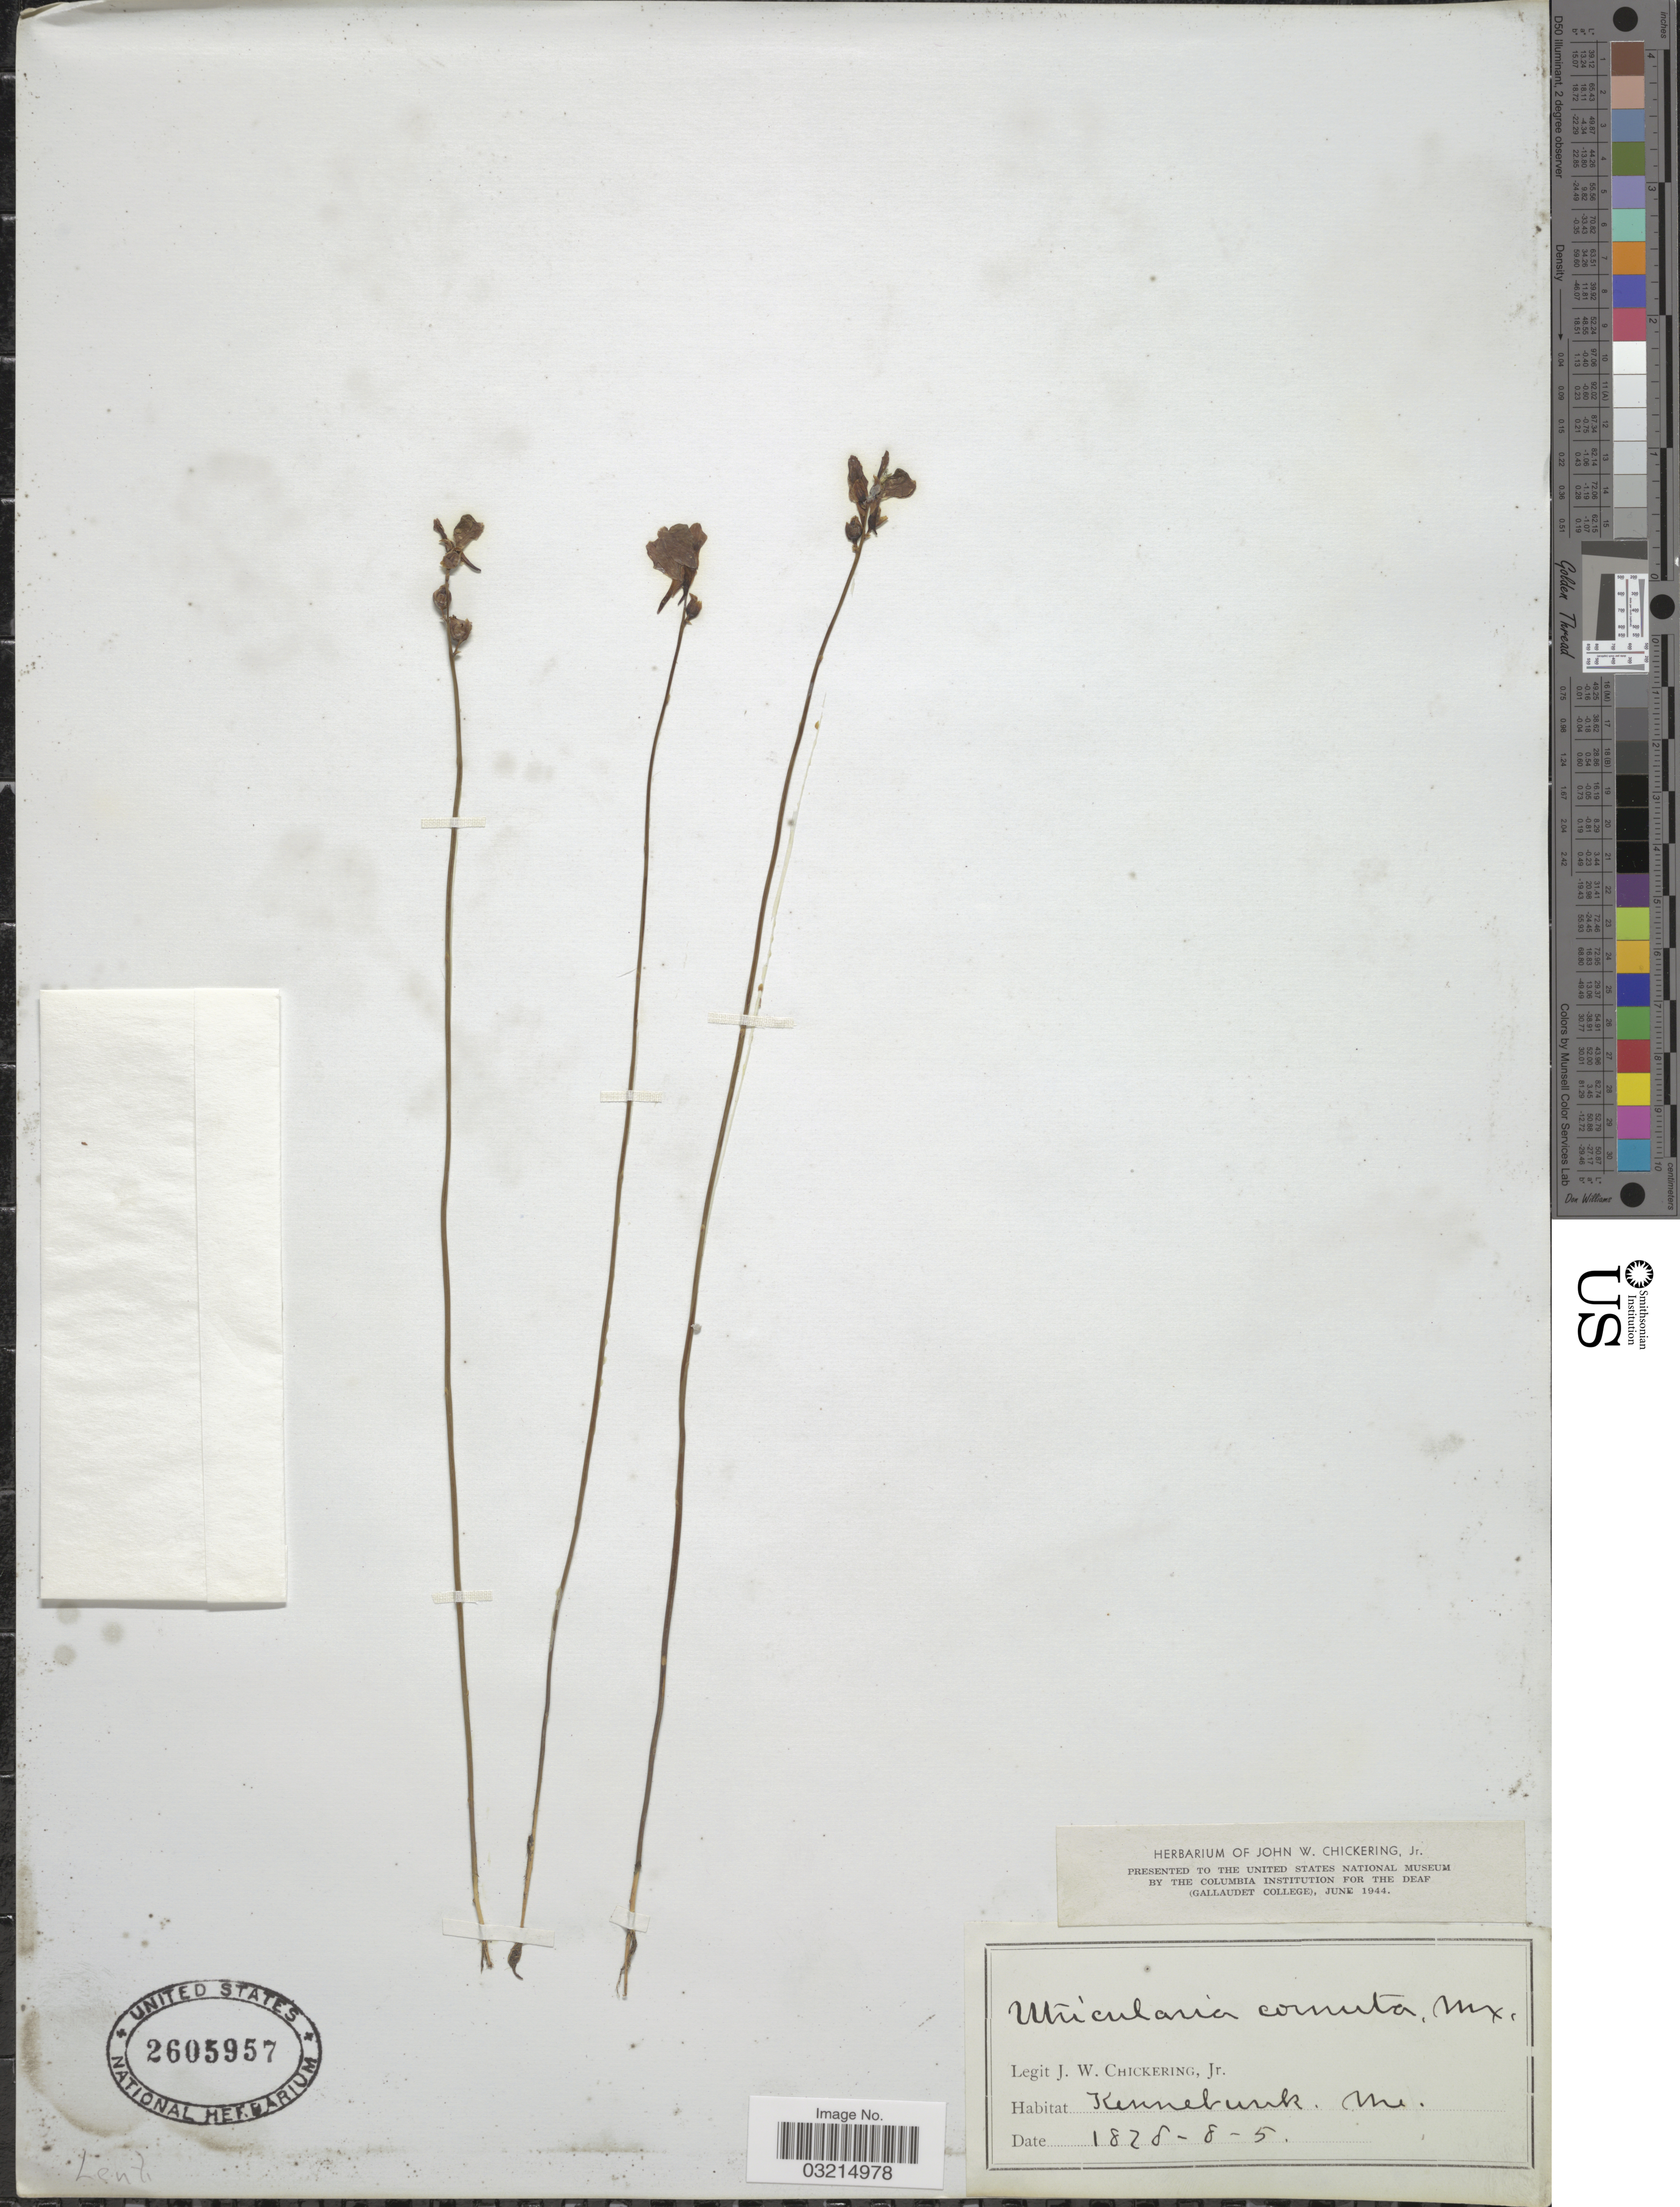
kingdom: Plantae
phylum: Tracheophyta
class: Magnoliopsida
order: Lamiales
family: Lentibulariaceae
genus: Utricularia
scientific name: Utricularia cornuta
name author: Michx.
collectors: J. W. Chickering Jr.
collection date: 1828-08-05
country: United States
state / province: Maine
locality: Kennebunk.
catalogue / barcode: US 2605957